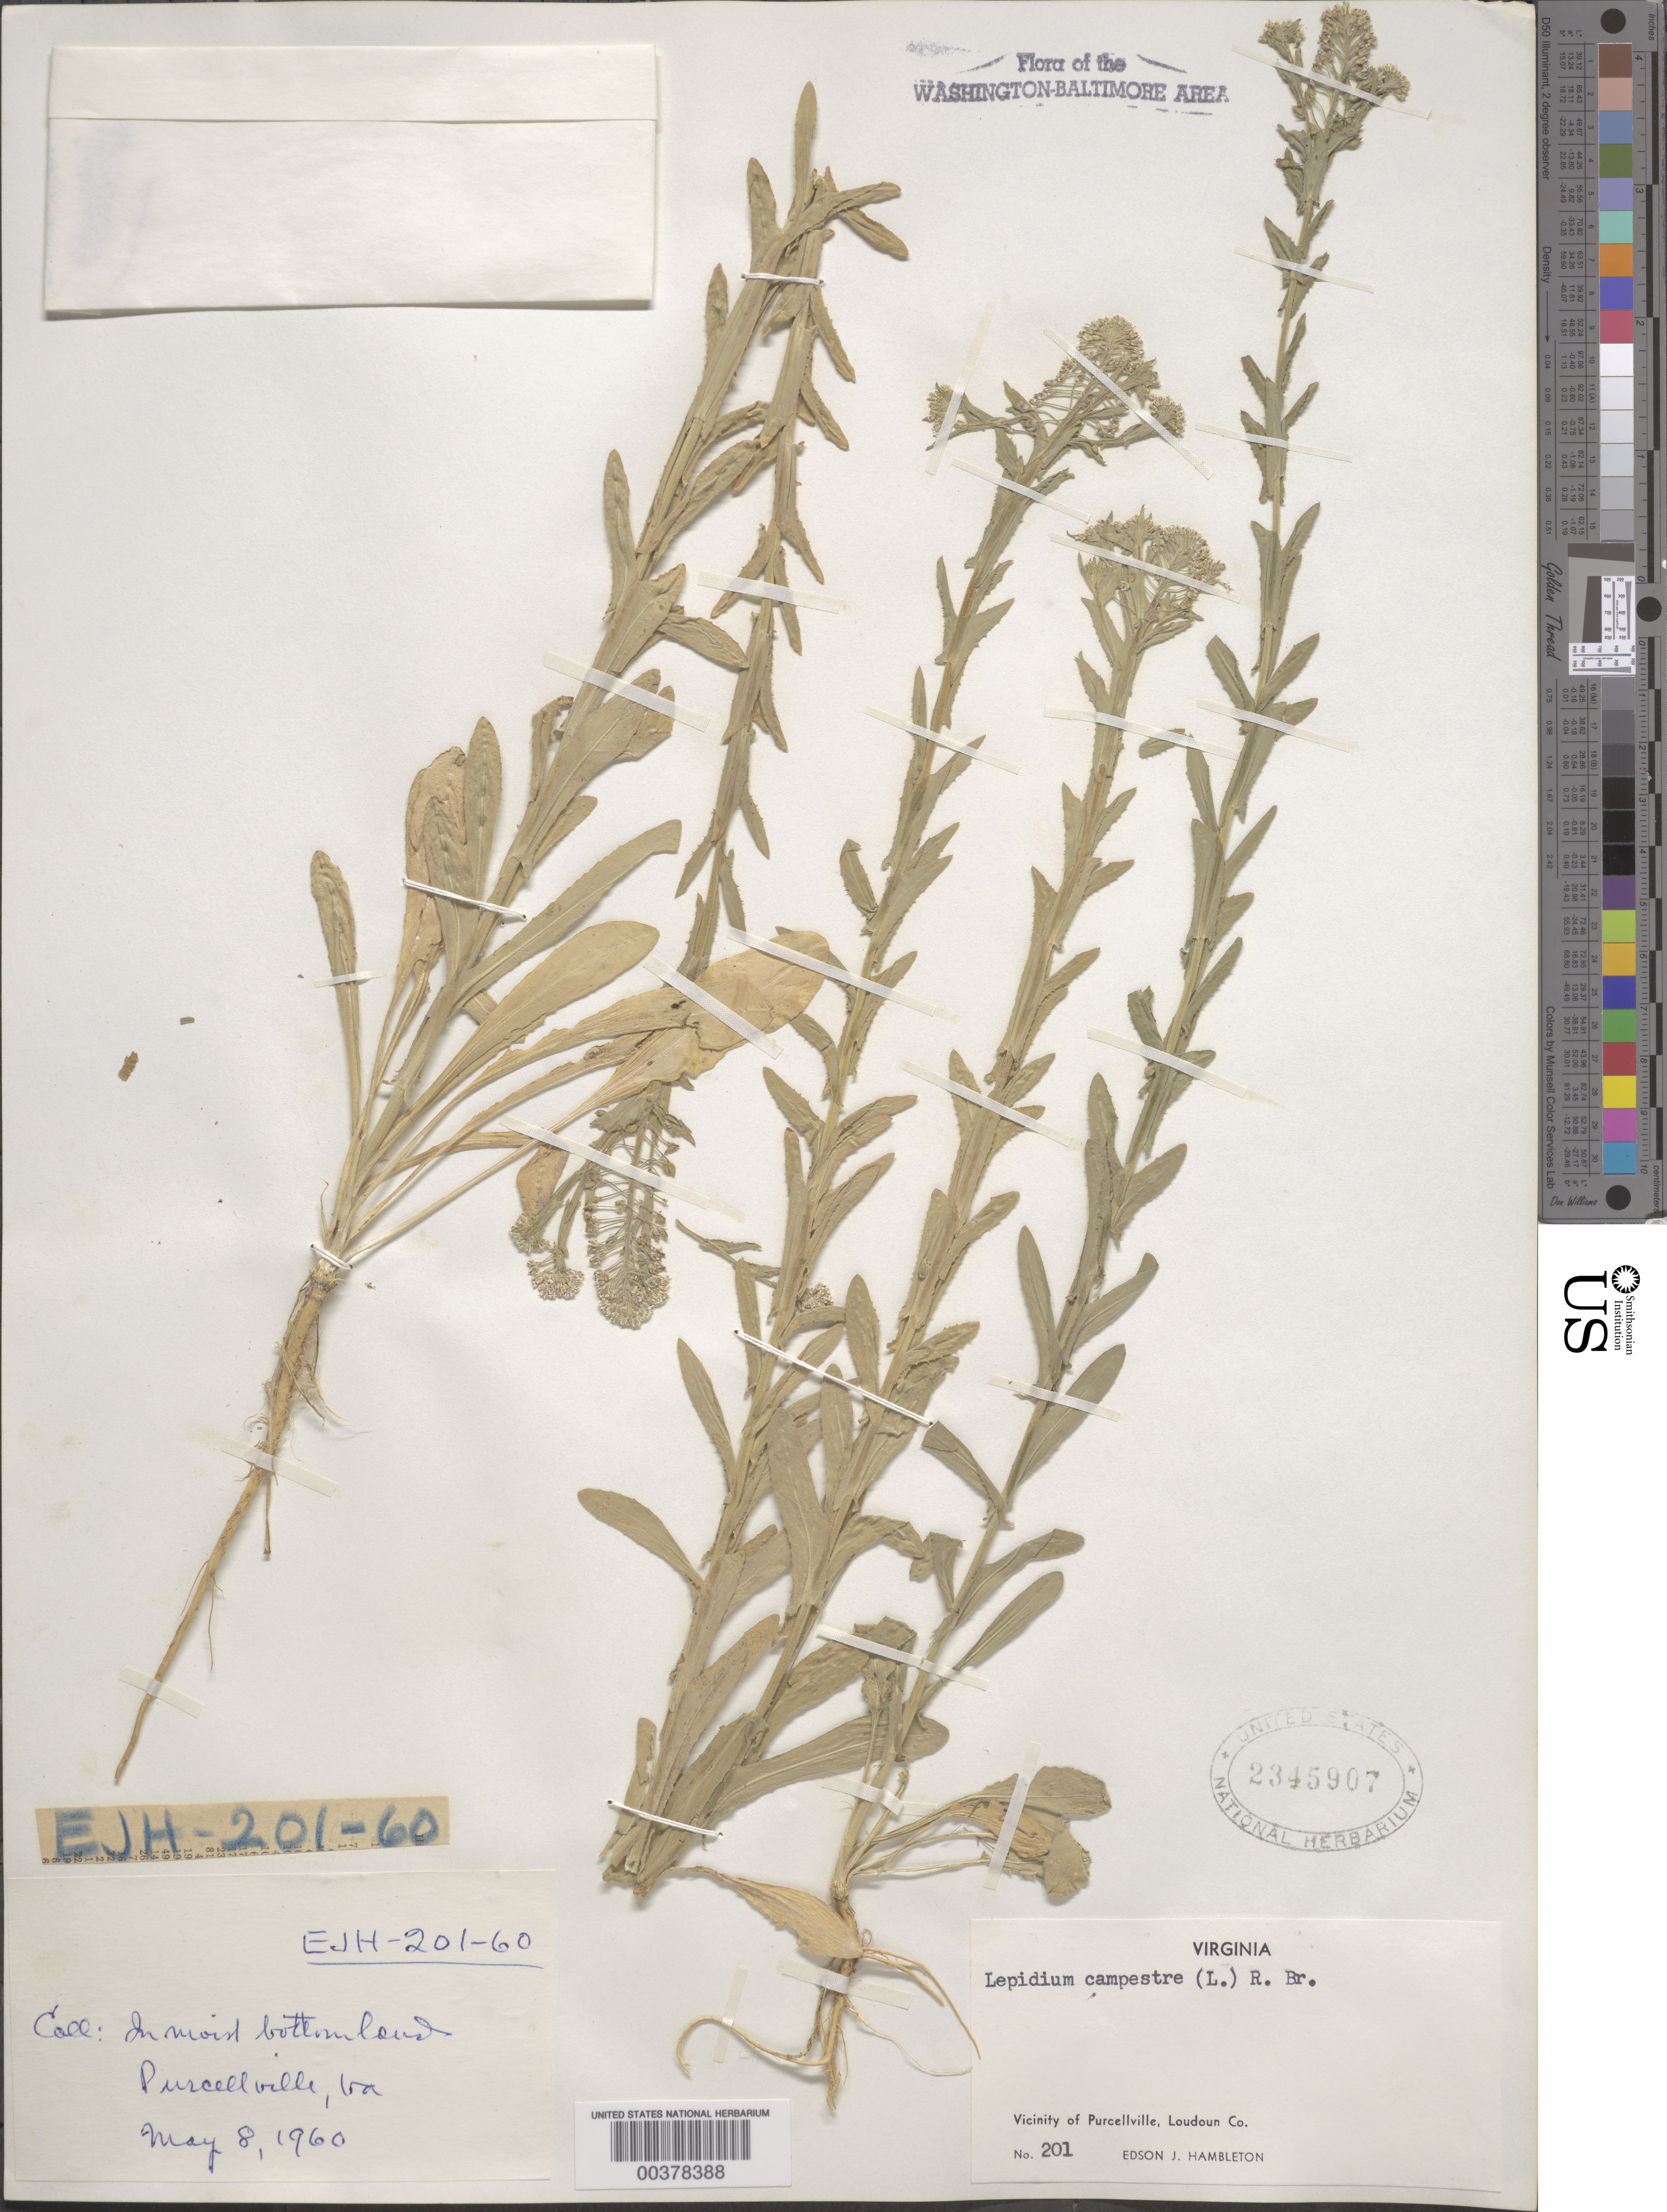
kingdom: Plantae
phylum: Tracheophyta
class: Magnoliopsida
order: Brassicales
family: Brassicaceae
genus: Lepidium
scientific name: Lepidium campestre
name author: (L.) W.T. Aiton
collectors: E. Hambleton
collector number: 201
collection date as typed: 08 May 1960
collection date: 1960-05-08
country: United States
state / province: Virginia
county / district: Loudoun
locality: Purcellville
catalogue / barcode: US 2345907